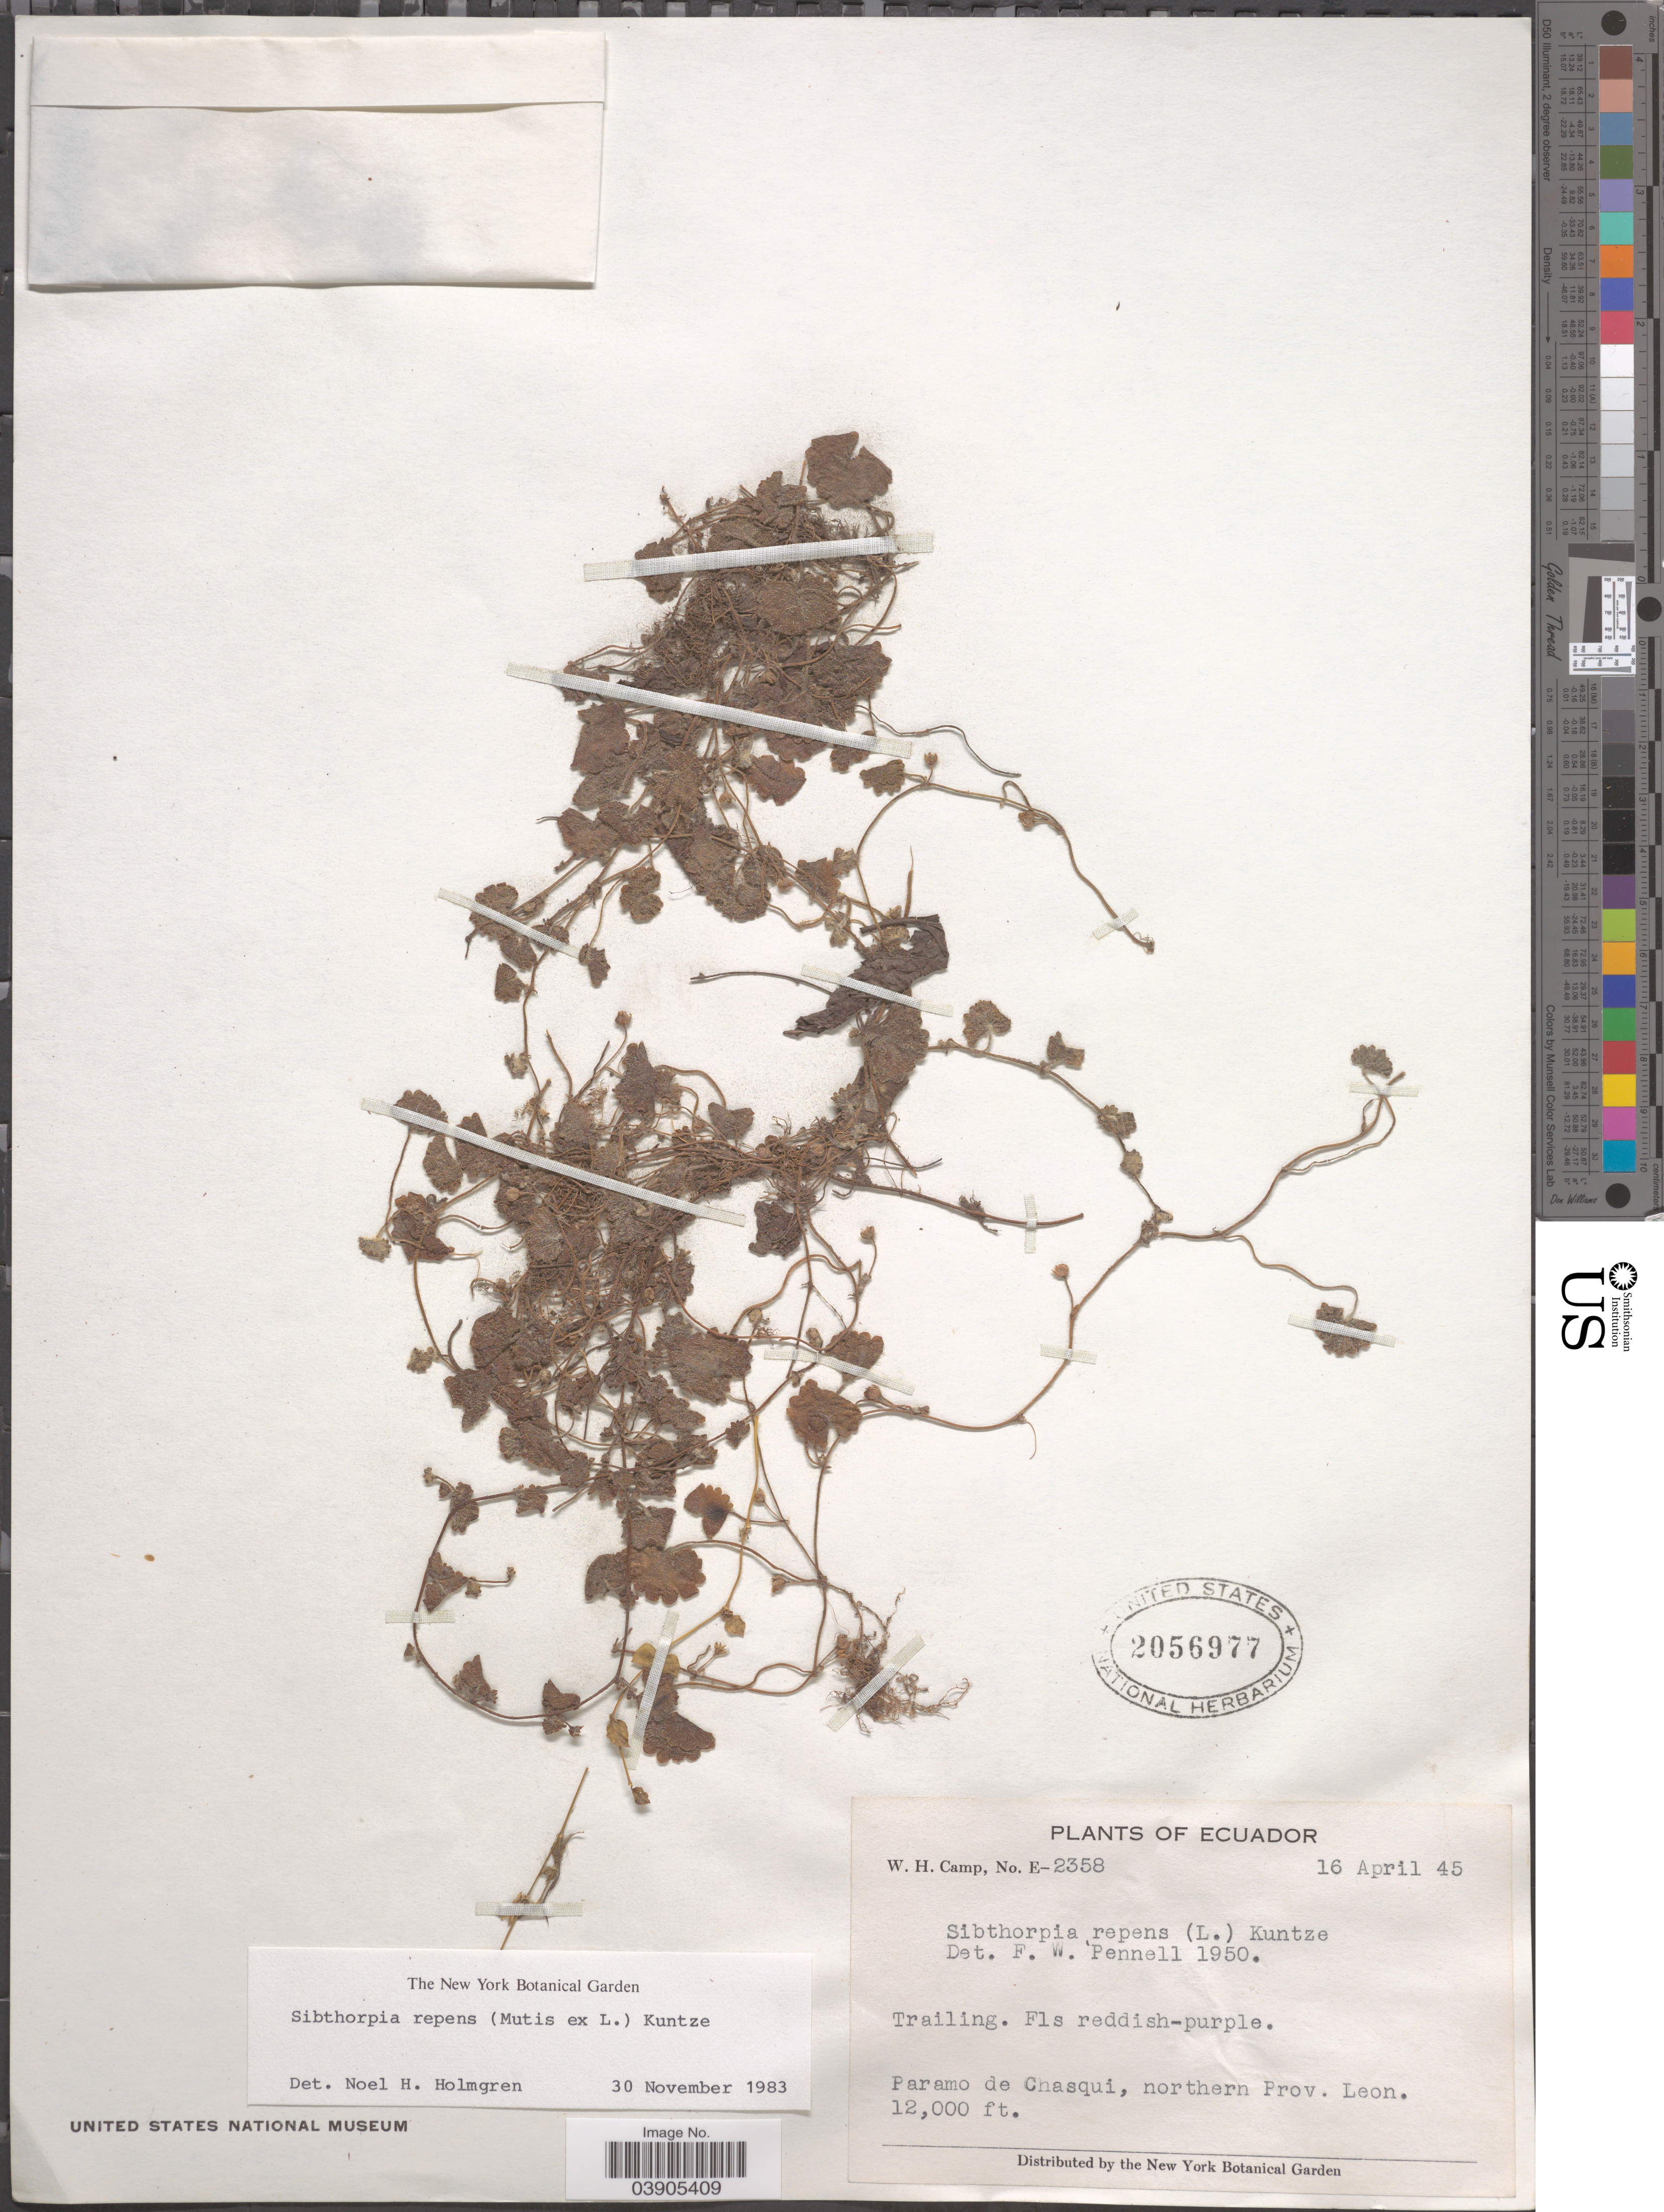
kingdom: Plantae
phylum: Tracheophyta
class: Magnoliopsida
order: Lamiales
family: Plantaginaceae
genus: Sibthorpia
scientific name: Sibthorpia repens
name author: (L.) Kuntze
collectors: W. H. Camp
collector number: E-2358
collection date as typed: Transcribed d/m/y: 16/4/45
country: Ecuador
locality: Paramo de Chasqui, northern Prov. Leon.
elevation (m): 3658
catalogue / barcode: US 2056977